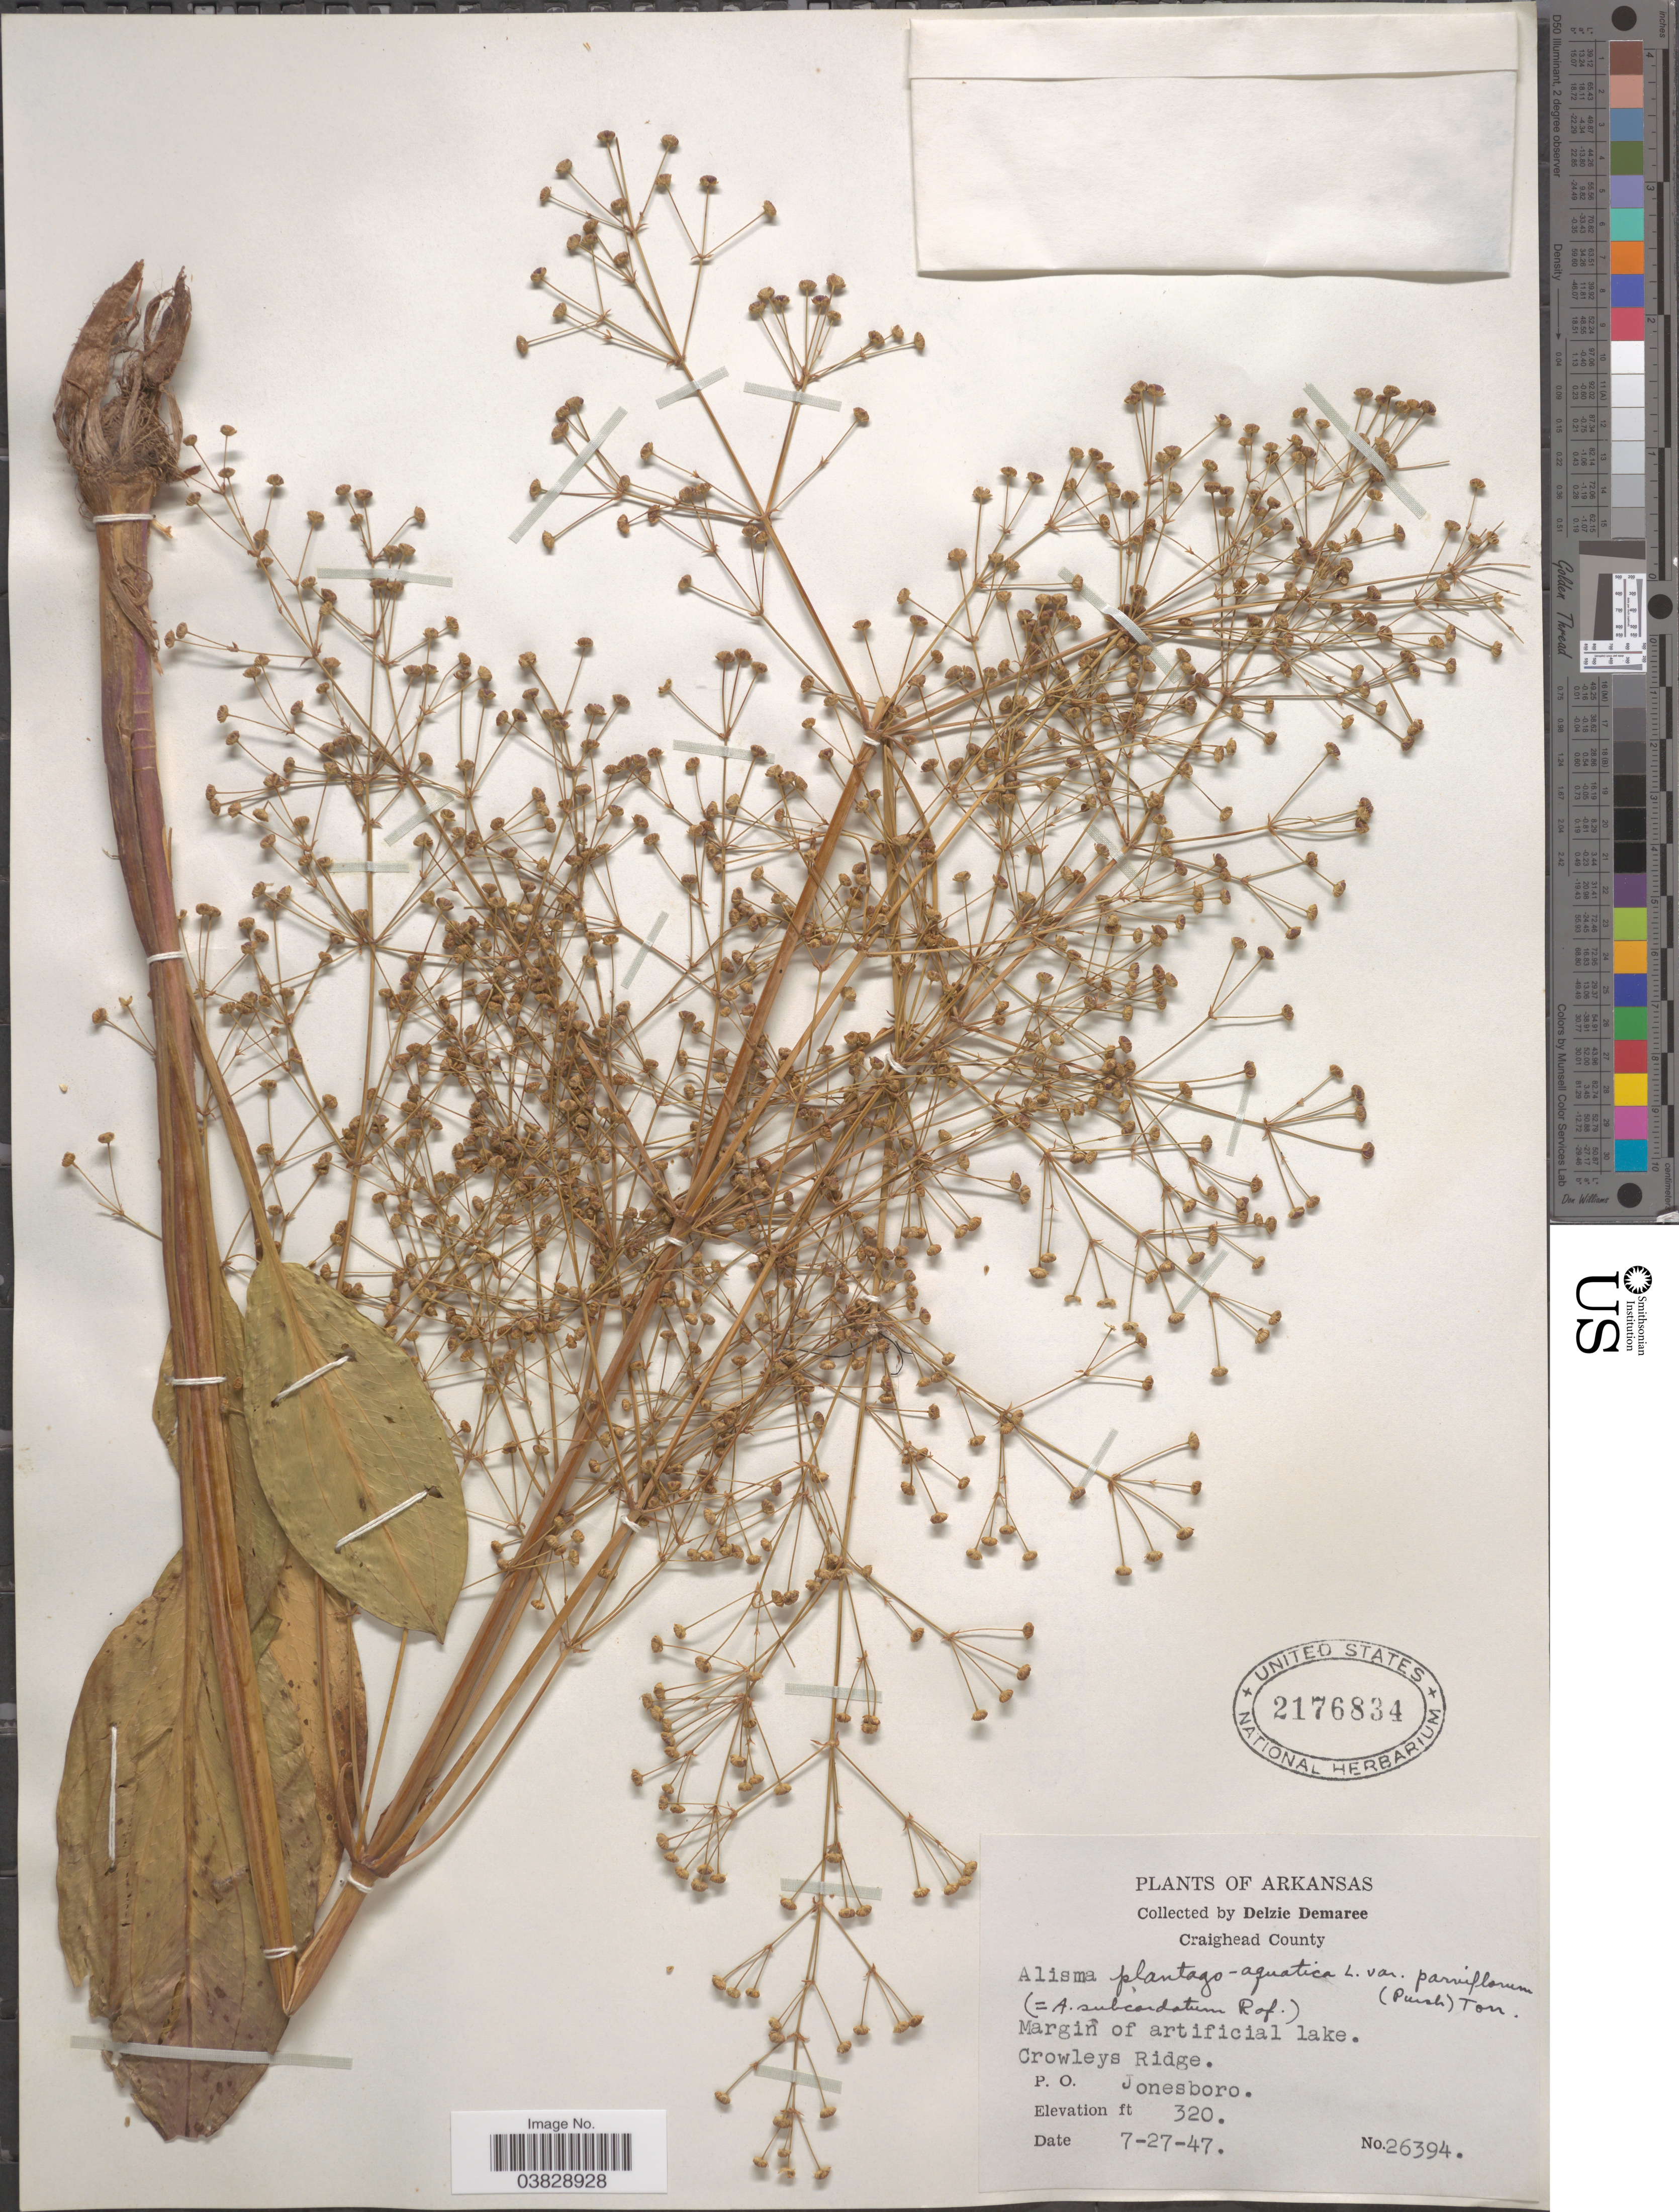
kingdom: Plantae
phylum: Tracheophyta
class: Liliopsida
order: Alismatales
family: Alismataceae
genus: Alisma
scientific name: Alisma plantago-aquatica var. parviflorum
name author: (Pursh) Torr.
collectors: D. Demaree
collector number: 26394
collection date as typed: Transcribed d/m/y: 27/7/47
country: United States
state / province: Arkansas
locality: Craighead County. Margin of artificial lake. Crowleys Ridge. P.O. Jonesboro.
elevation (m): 98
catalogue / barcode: US 2176834